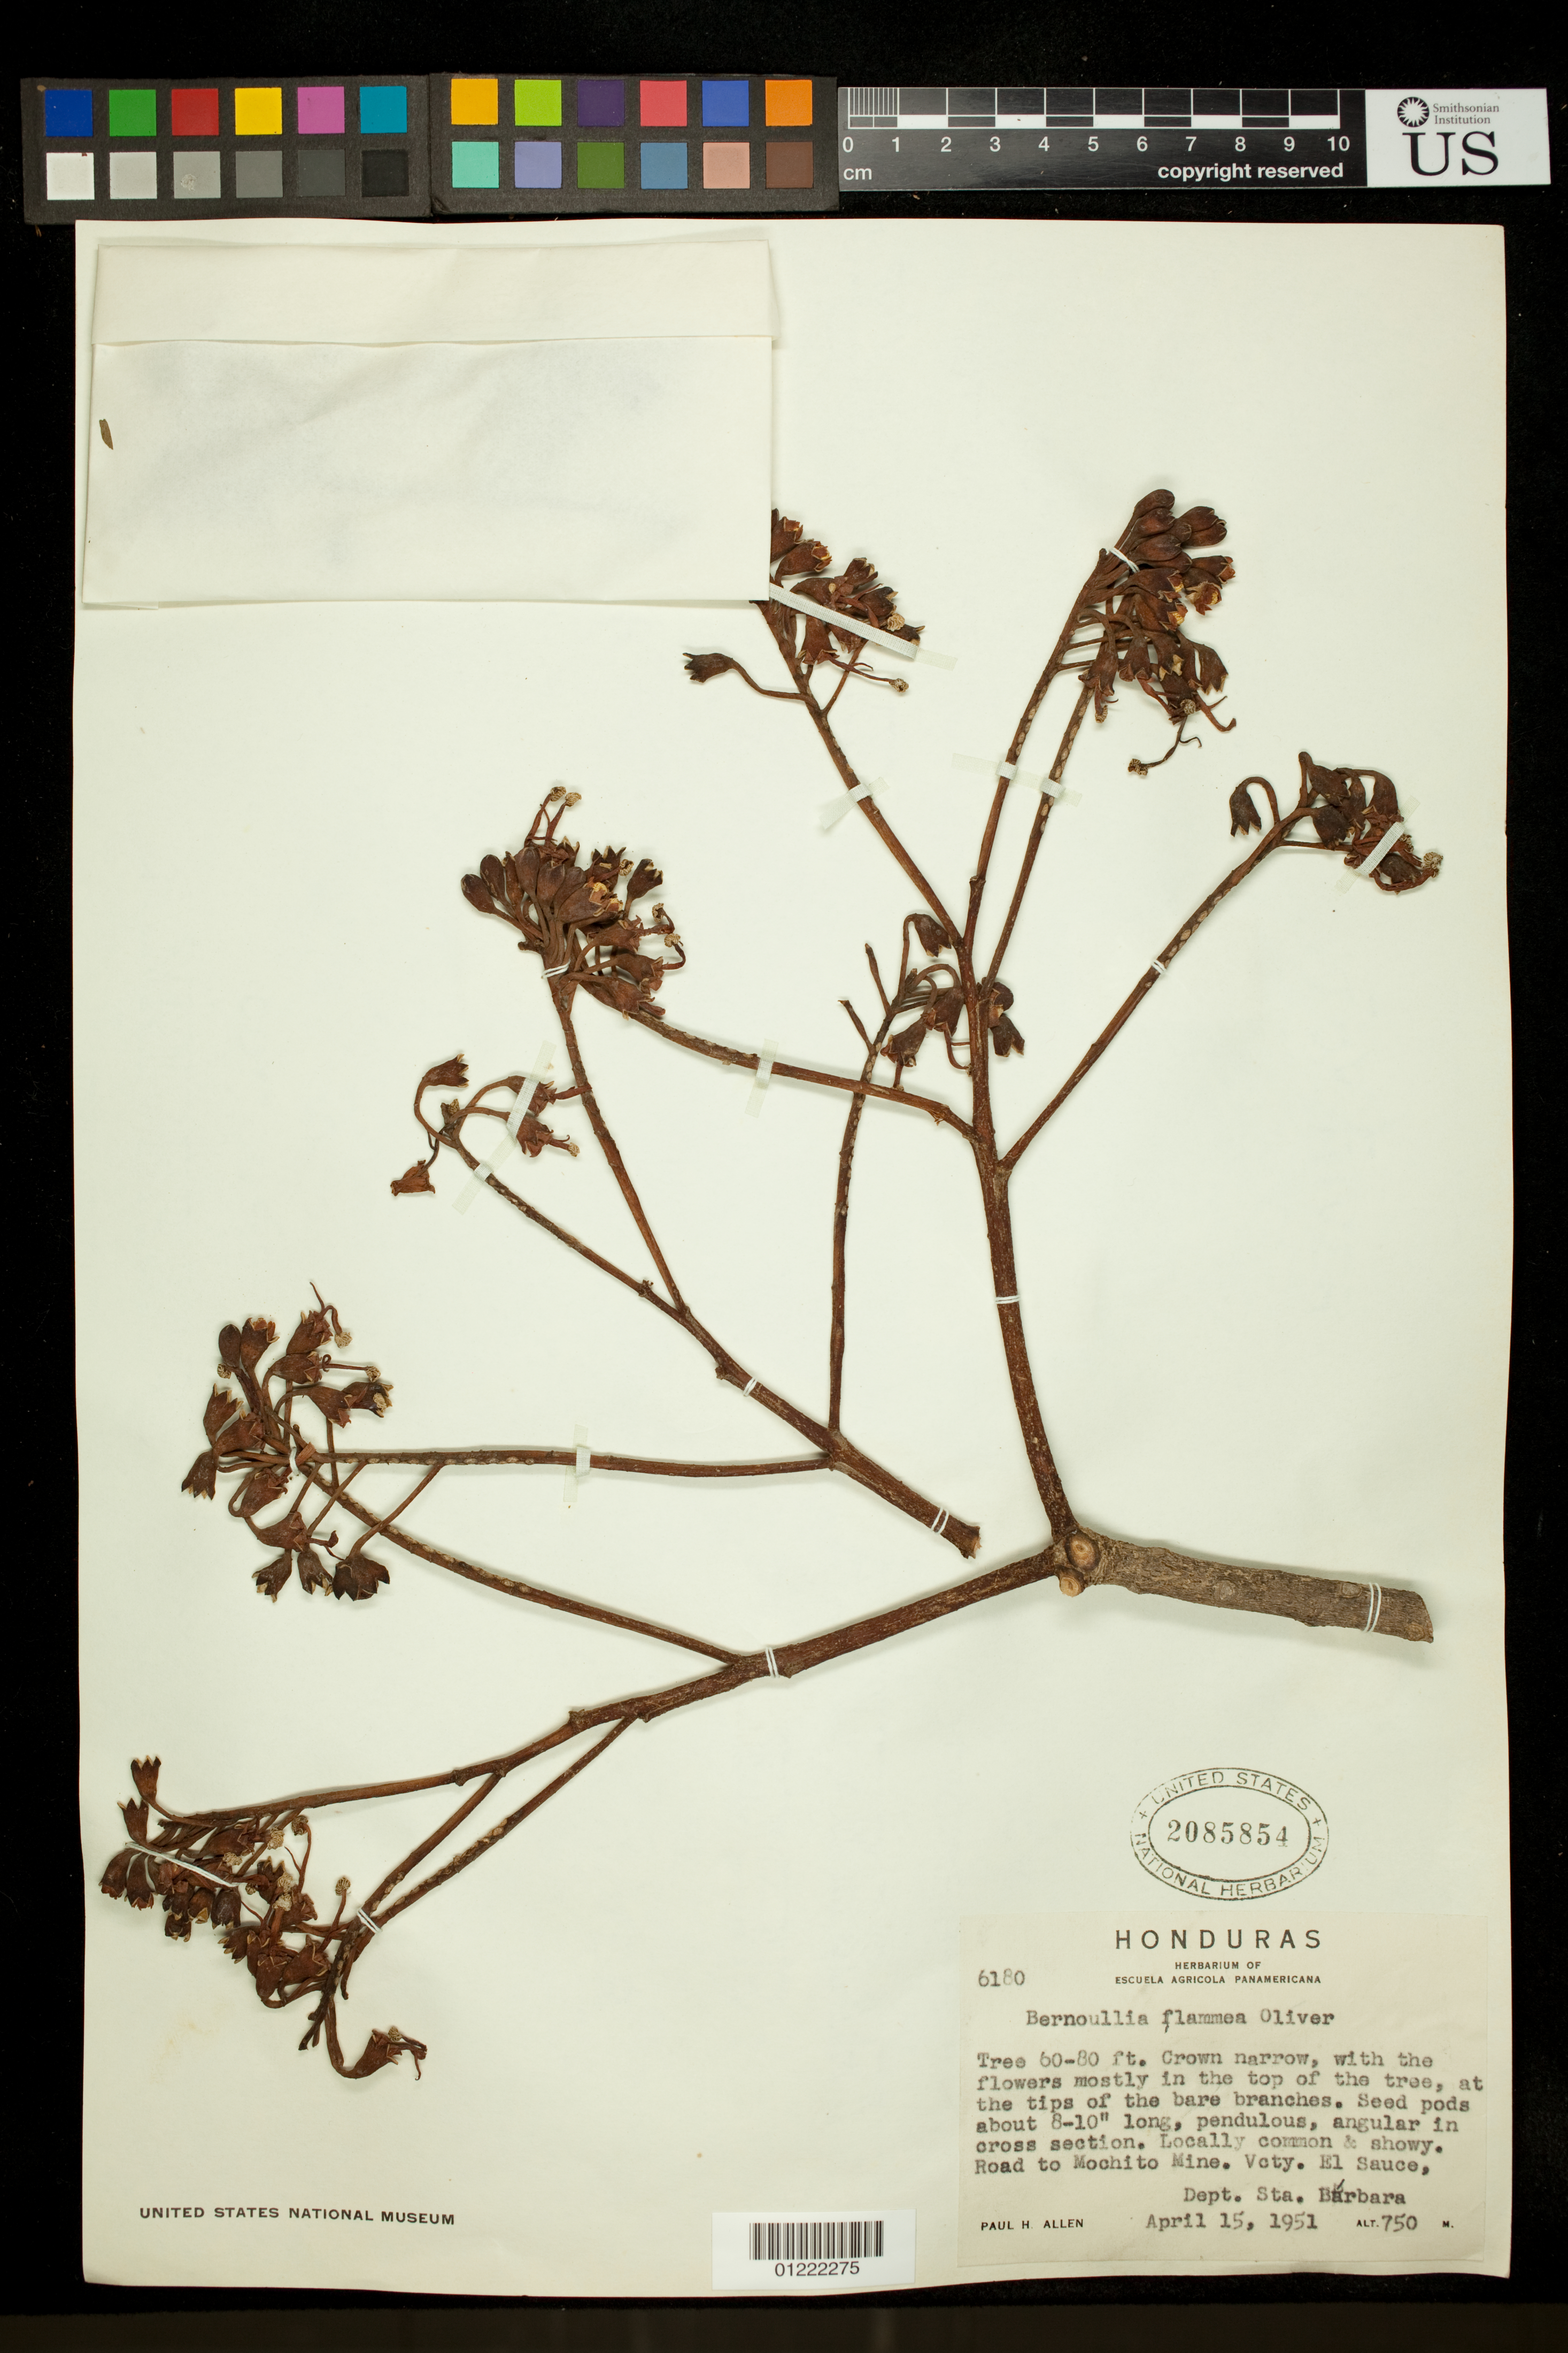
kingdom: Plantae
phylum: Tracheophyta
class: Magnoliopsida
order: Malvales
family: Malvaceae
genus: Bernoullia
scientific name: Bernoullia flammea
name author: Oliv.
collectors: P. H. Allen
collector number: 6180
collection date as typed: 4/15/1951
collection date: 1951-04-15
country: Honduras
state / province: Santa Bárbara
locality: Road to Mochito Mine. Vcty. El Sauce, Dept. Sta. Bárbara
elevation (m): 750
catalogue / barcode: US 2085854